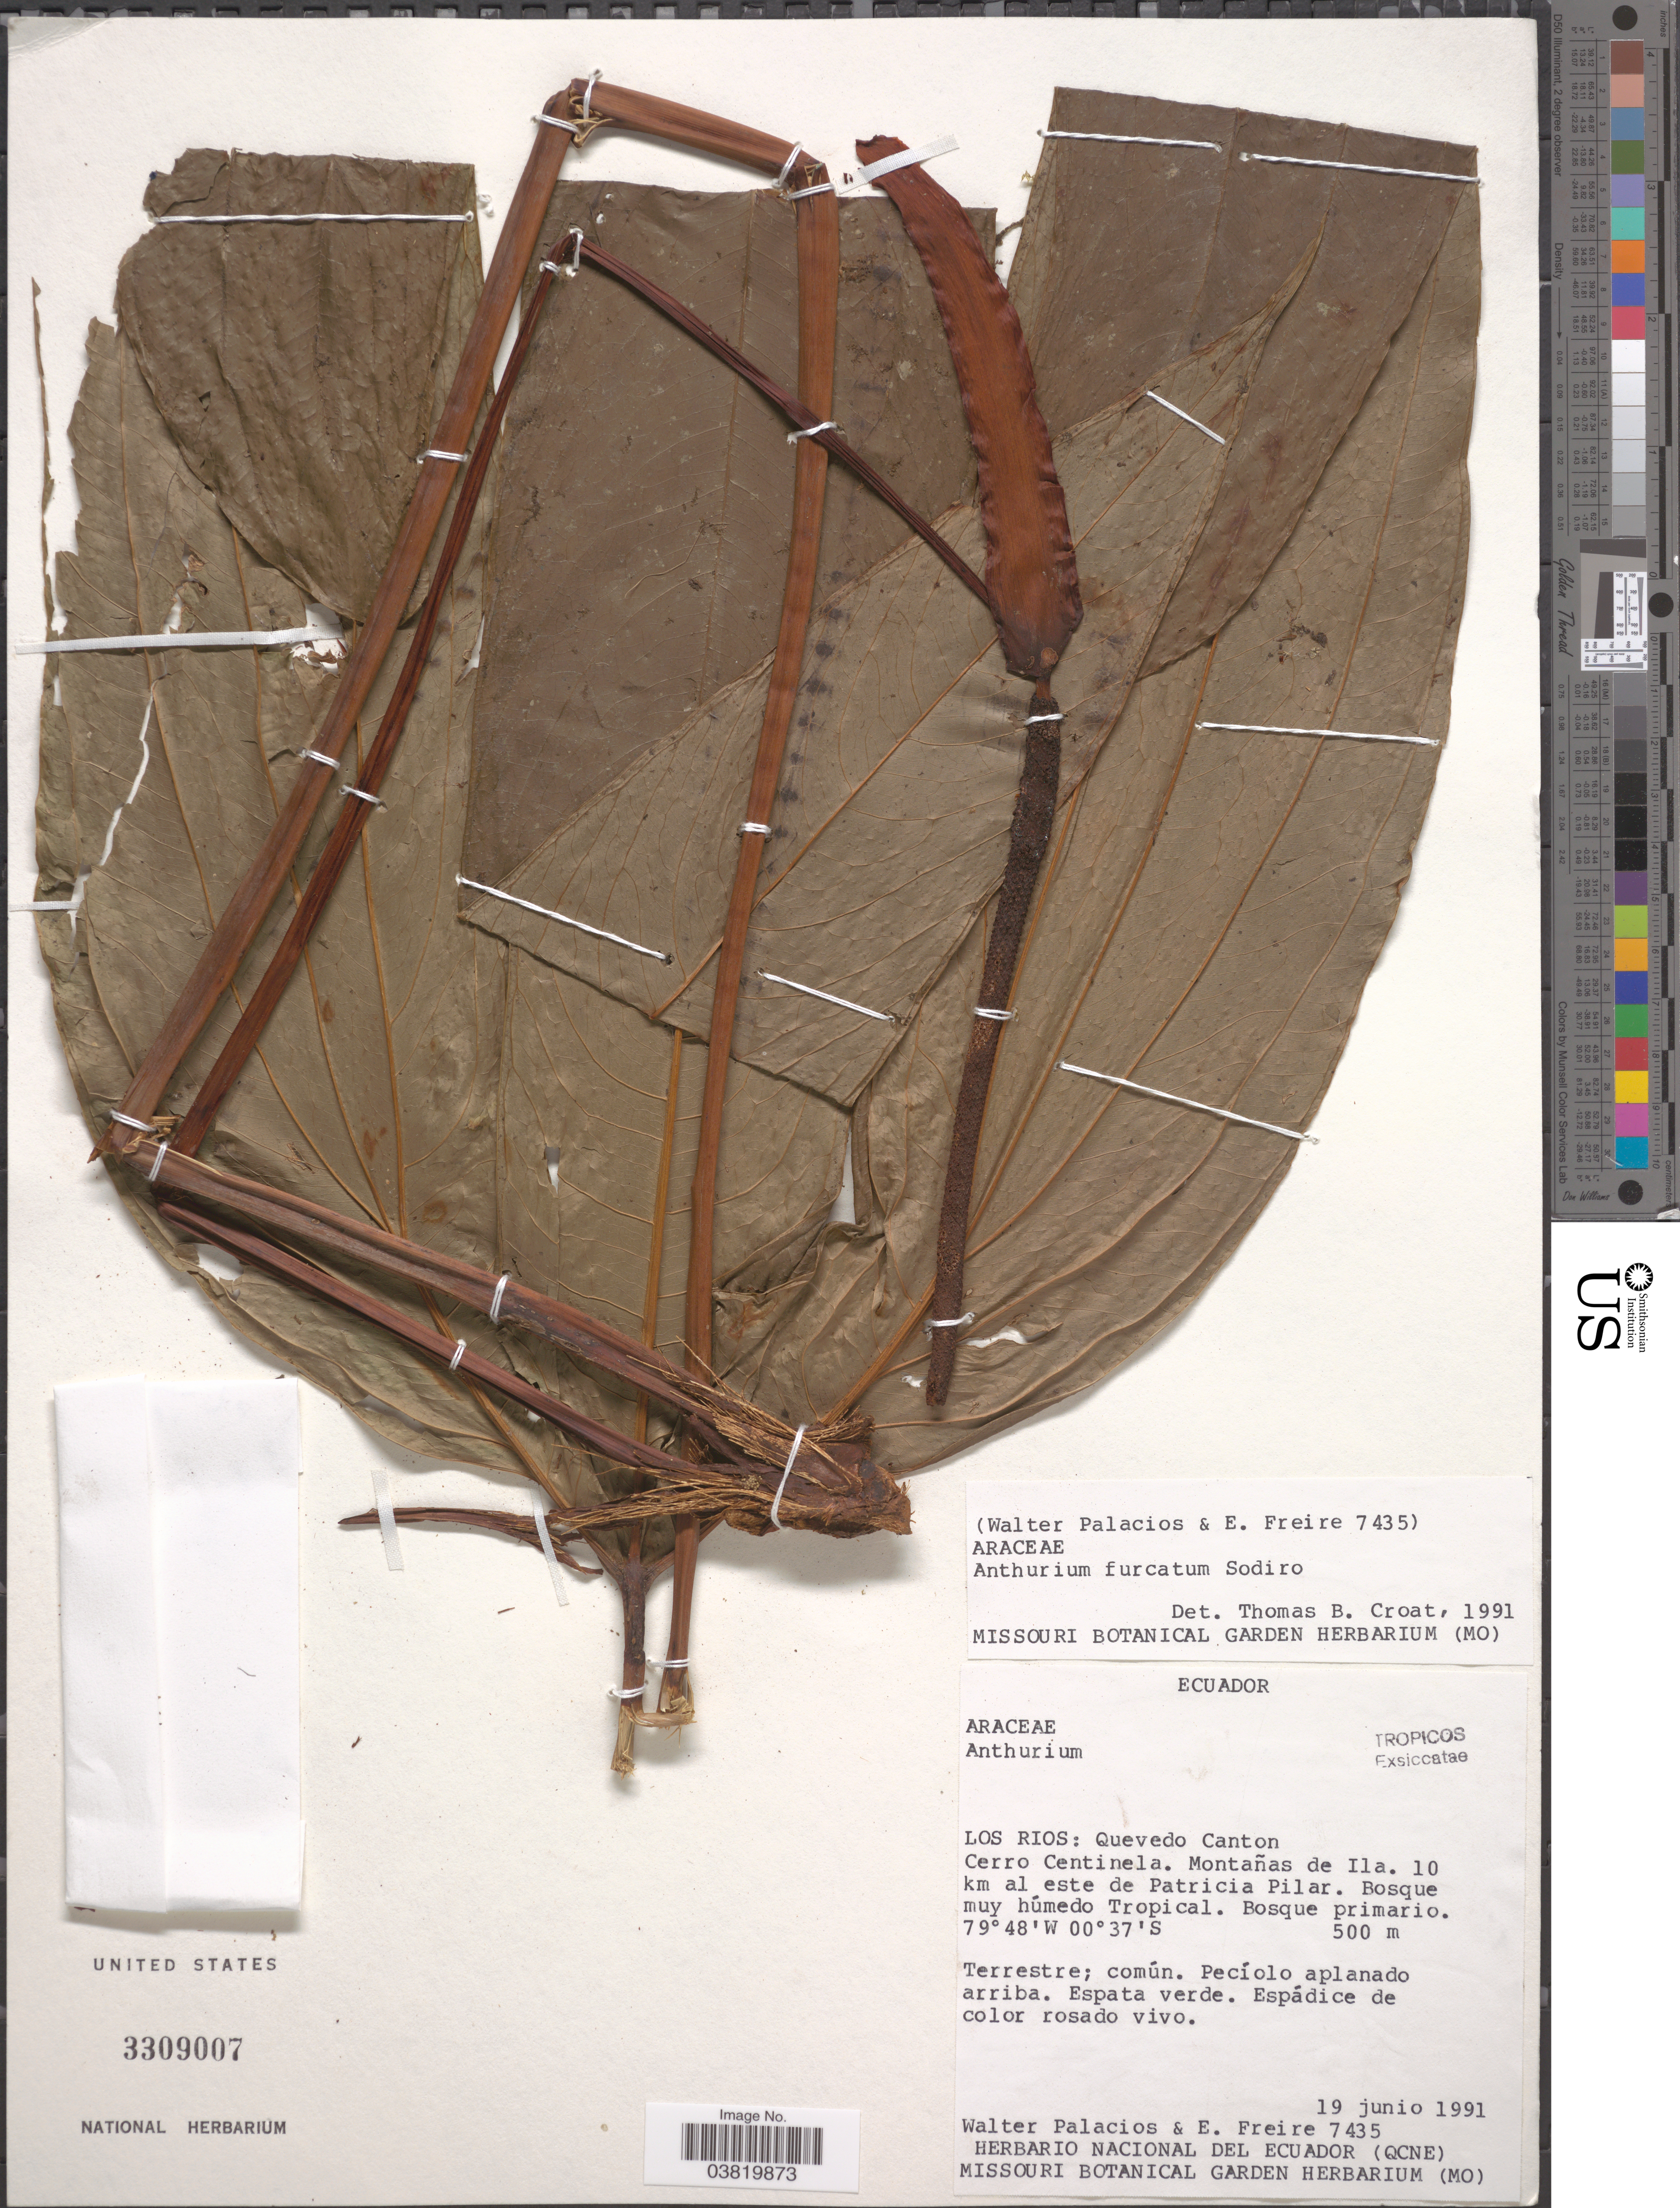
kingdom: Plantae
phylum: Tracheophyta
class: Liliopsida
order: Alismatales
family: Araceae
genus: Anthurium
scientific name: Anthurium furcatum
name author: Sodiro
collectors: W. Palacios & E. Freire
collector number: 7435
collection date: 1991-06-19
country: Ecuador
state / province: Los Ríos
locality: Quevedo Canton. Cerro Centinela. Montañas de Ila. 10 km al este de Patricia Pilar.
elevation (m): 500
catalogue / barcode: US 3309007